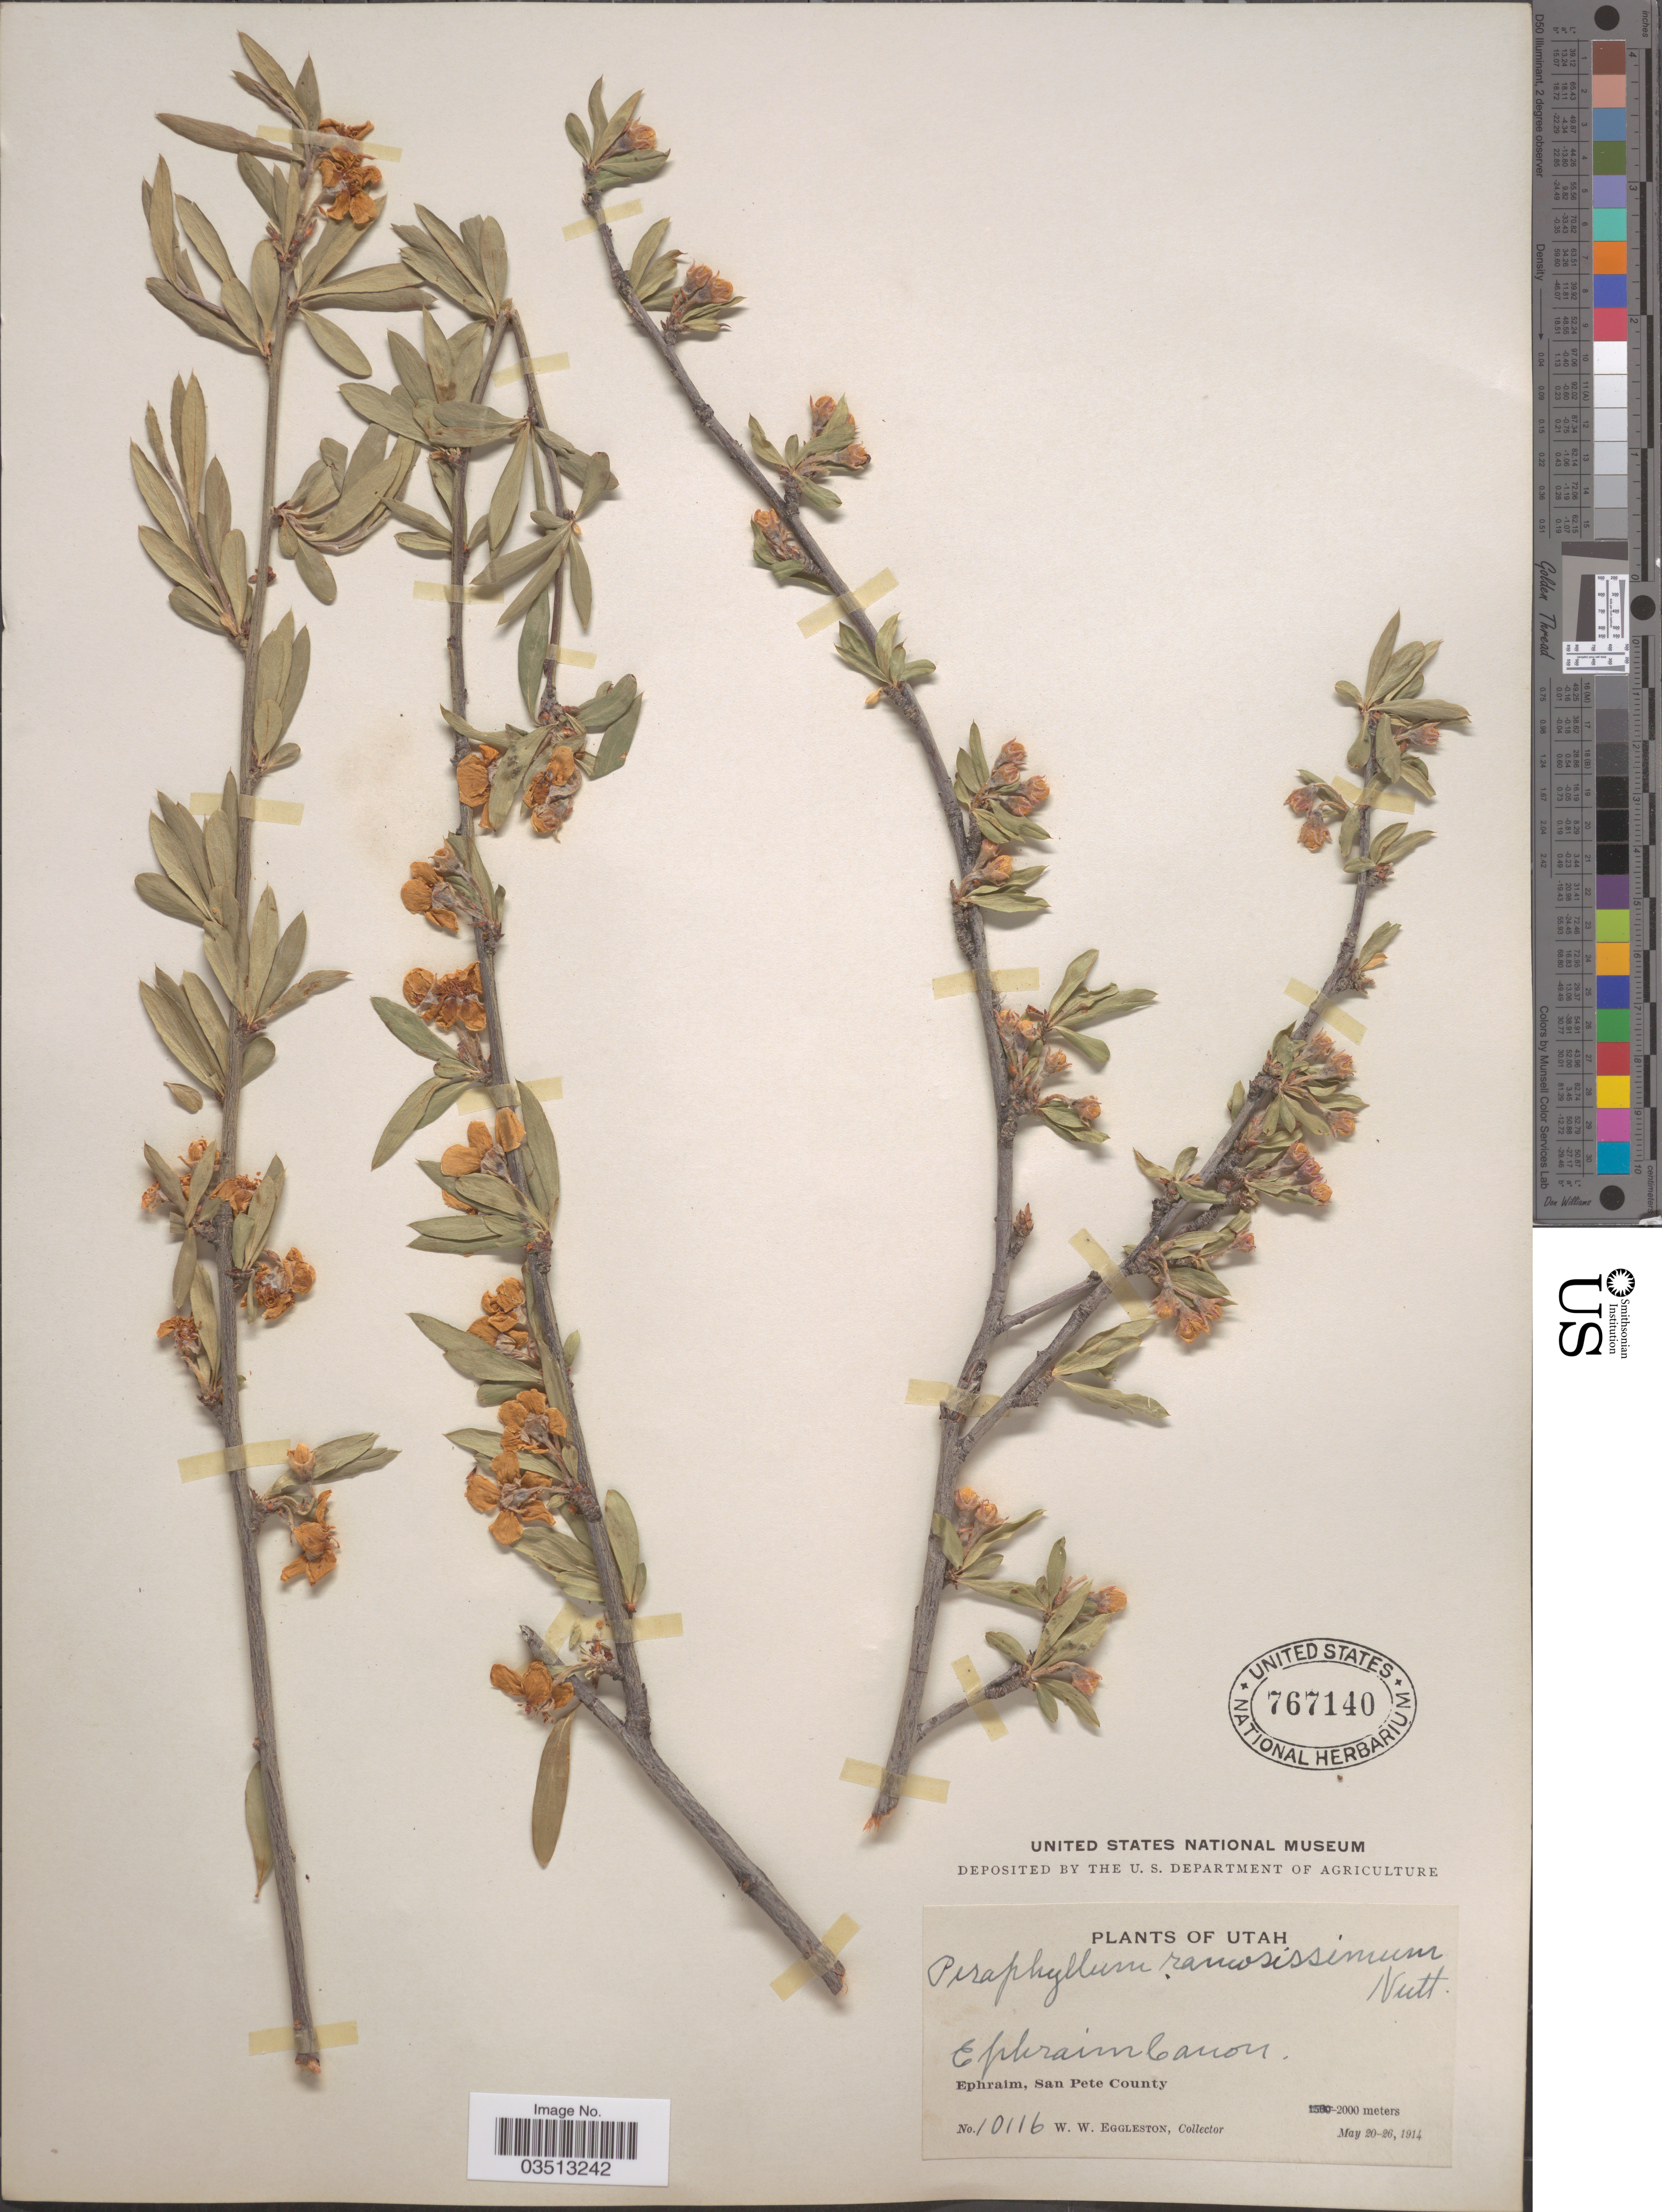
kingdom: Plantae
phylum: Tracheophyta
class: Magnoliopsida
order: Rosales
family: Rosaceae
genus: Peraphyllum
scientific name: Peraphyllum ramosissimum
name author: Nutt.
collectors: W. W. Eggleston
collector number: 10116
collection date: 1914-05-20/1914-05-26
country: United States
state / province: Utah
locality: Ephraim Canon. Ephraim, San Pete County.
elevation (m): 2000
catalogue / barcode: US 767140